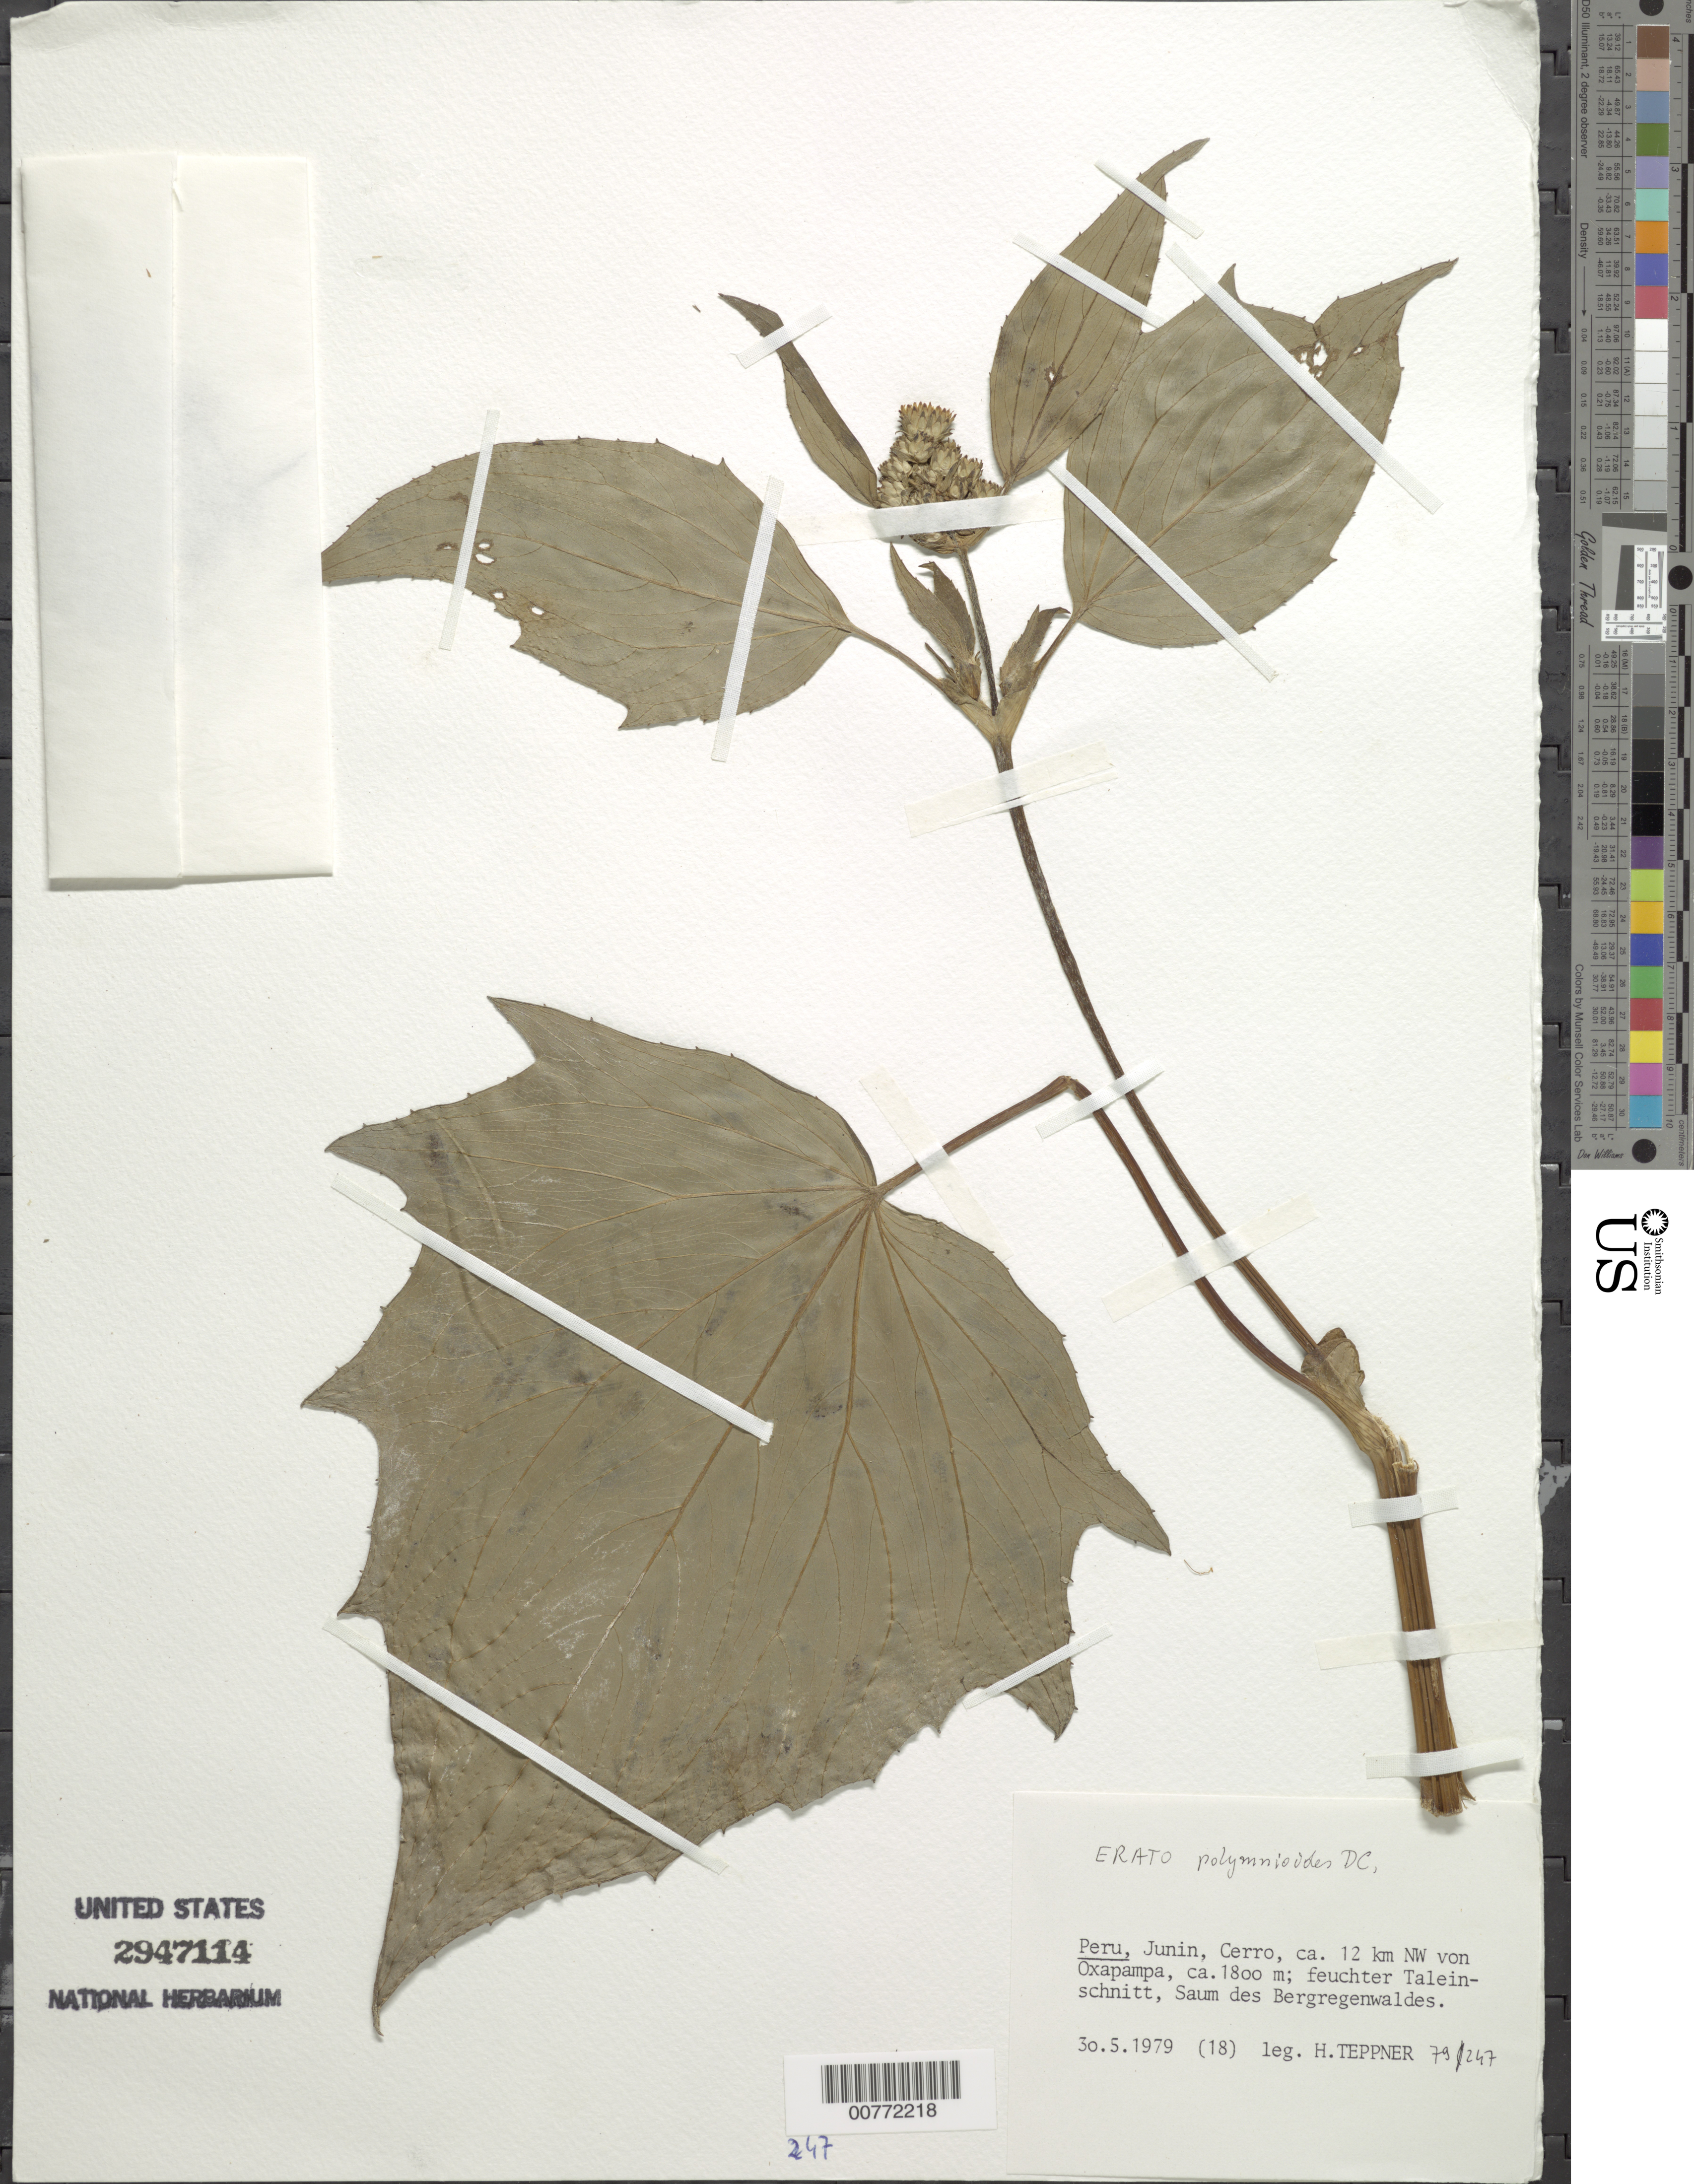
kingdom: Plantae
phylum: Tracheophyta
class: Magnoliopsida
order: Asterales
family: Asteraceae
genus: Erato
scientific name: Erato polymnioides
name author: DC.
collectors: H. Teppner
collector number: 18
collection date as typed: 30 May 1979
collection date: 1979-05-30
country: Peru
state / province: Pasco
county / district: Oxapampa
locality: Oxapampa, ca. 12 km NW, feuchte Taleinschnitt, Saum des Bergregenwaldes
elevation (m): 18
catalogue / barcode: US 2947114